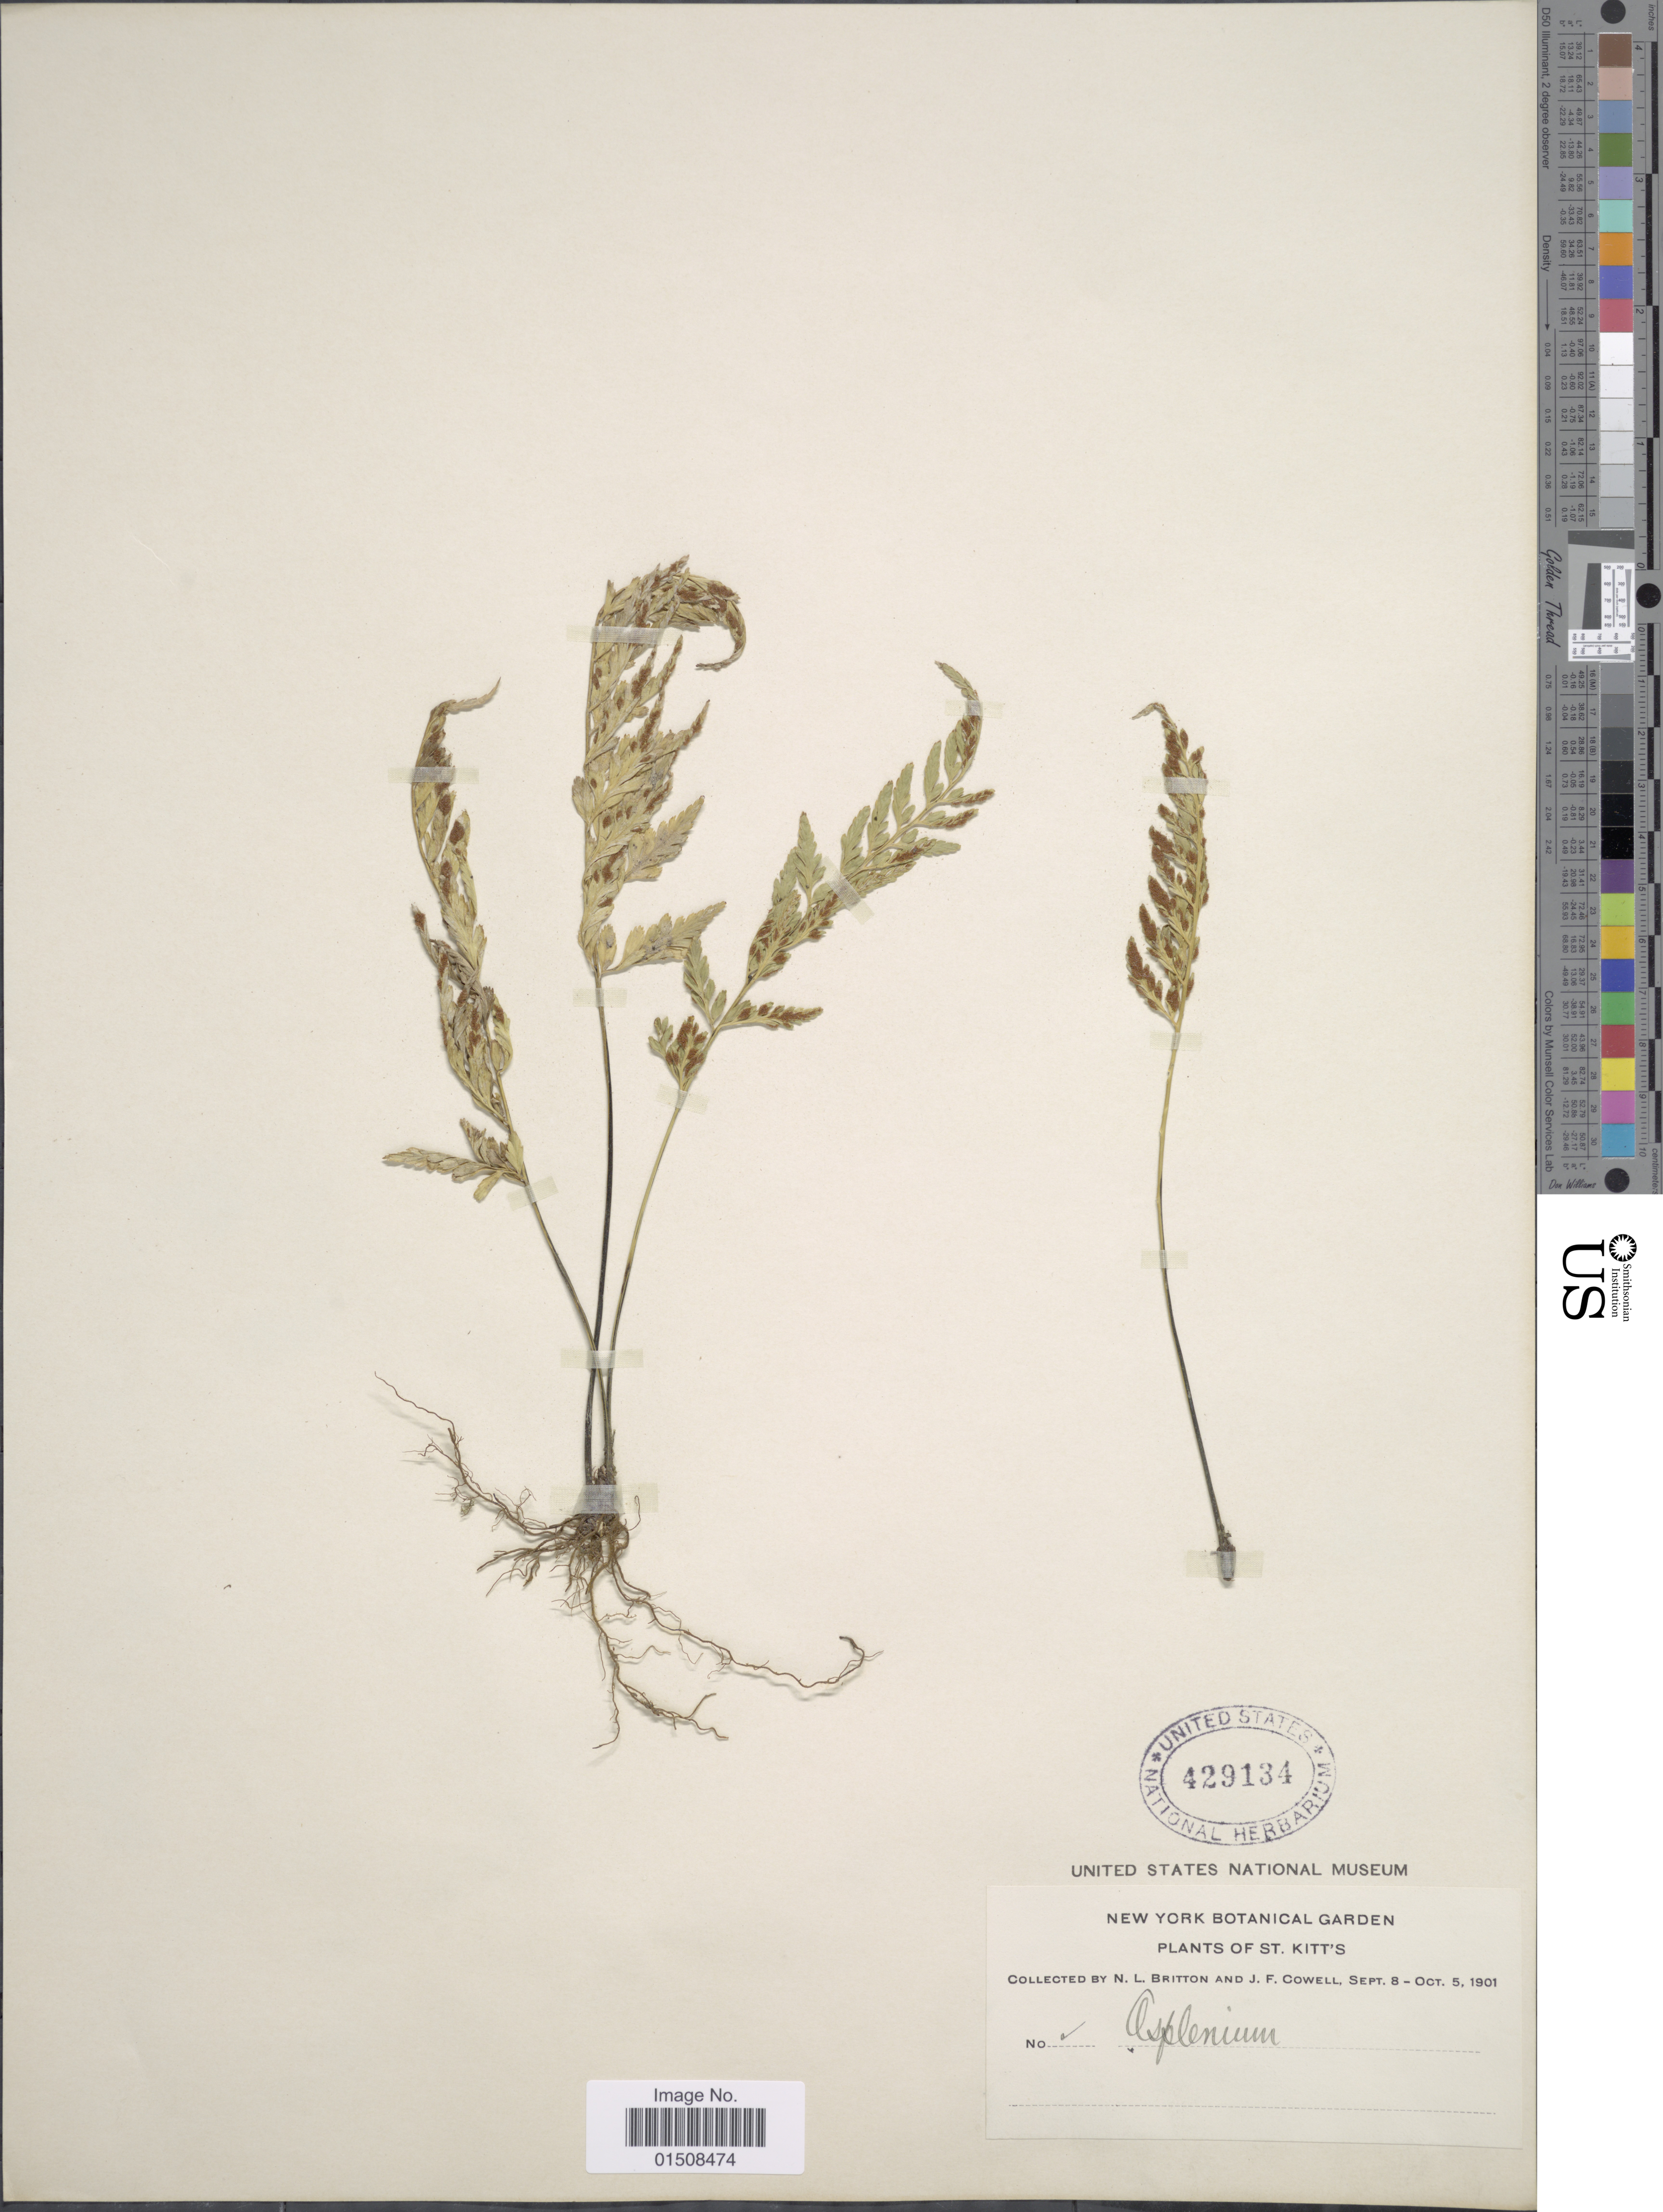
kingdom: Plantae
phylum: Tracheophyta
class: Polypodiopsida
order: Polypodiales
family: Aspleniaceae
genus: Asplenium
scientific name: Asplenium auritum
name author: Sw.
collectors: N. Britton & J. F. Cowell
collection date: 1901-09-08/1901-10-05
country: St. Christopher-Nevis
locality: St. Kitts's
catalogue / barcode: US 429134